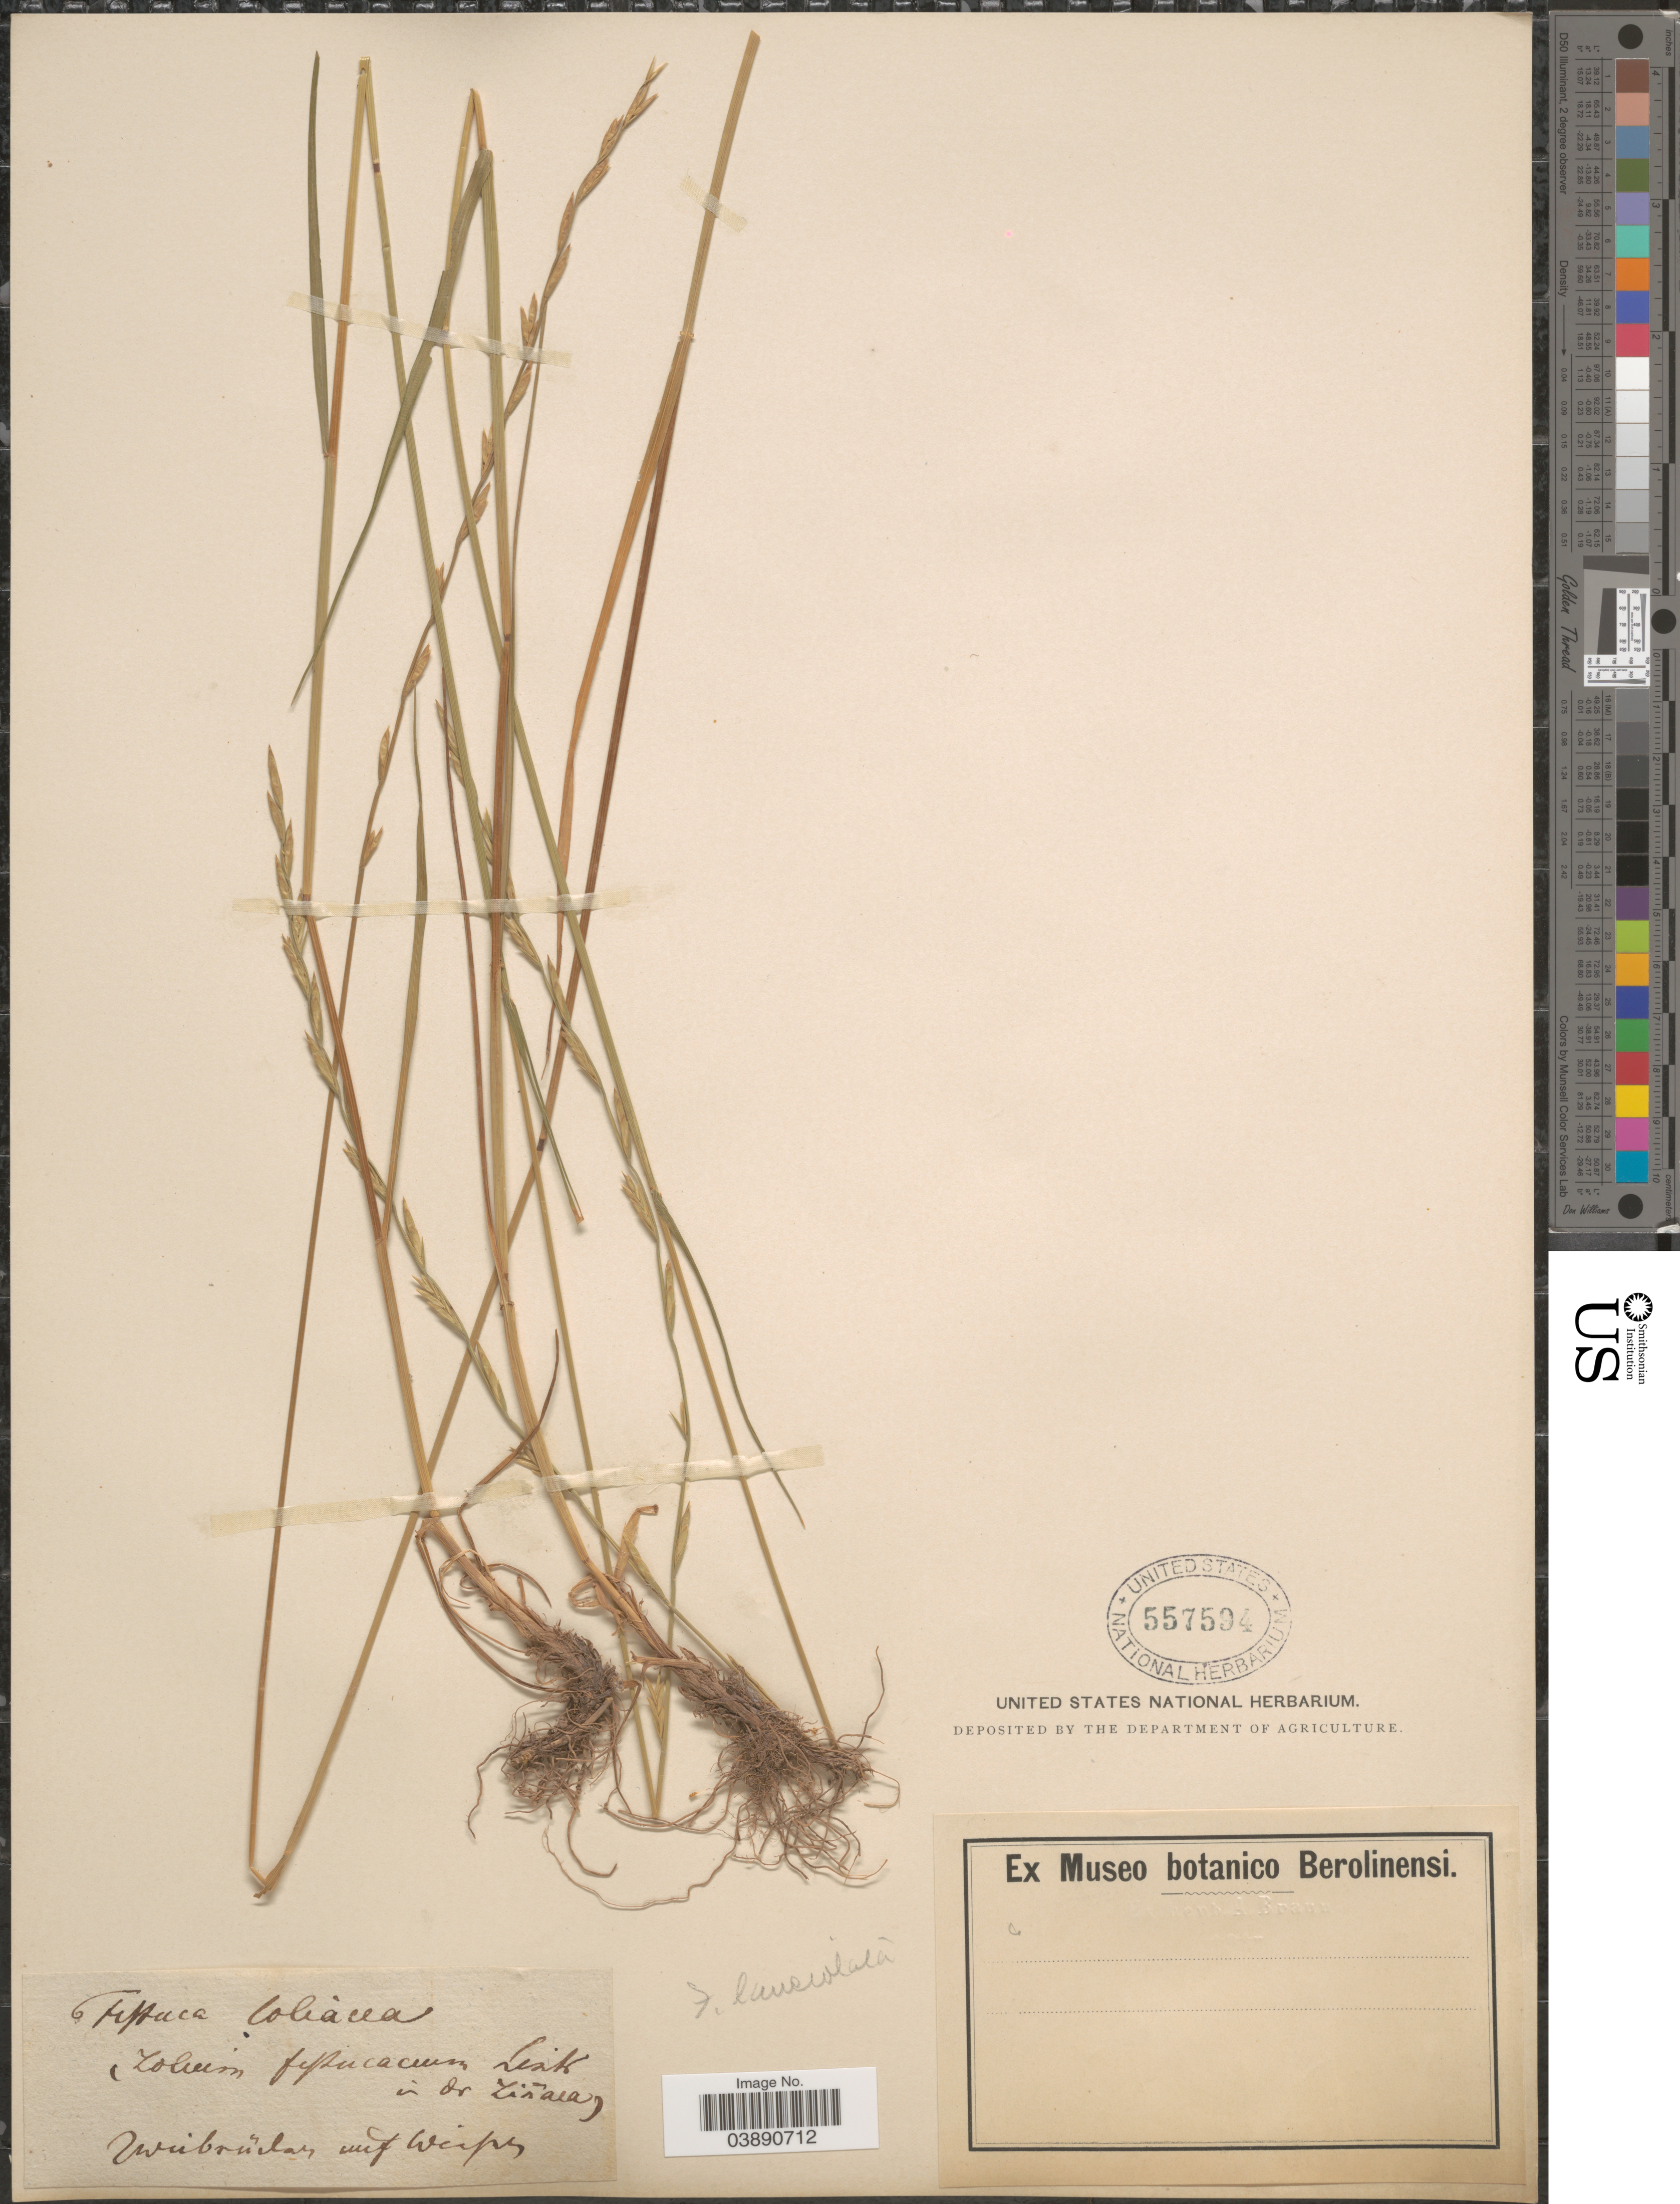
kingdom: Plantae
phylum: Tracheophyta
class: Liliopsida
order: Poales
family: Poaceae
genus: Festuca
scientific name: Festuca sp.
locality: Zwubrũlay auf Weiss. [interpreted]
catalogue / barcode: US 557594